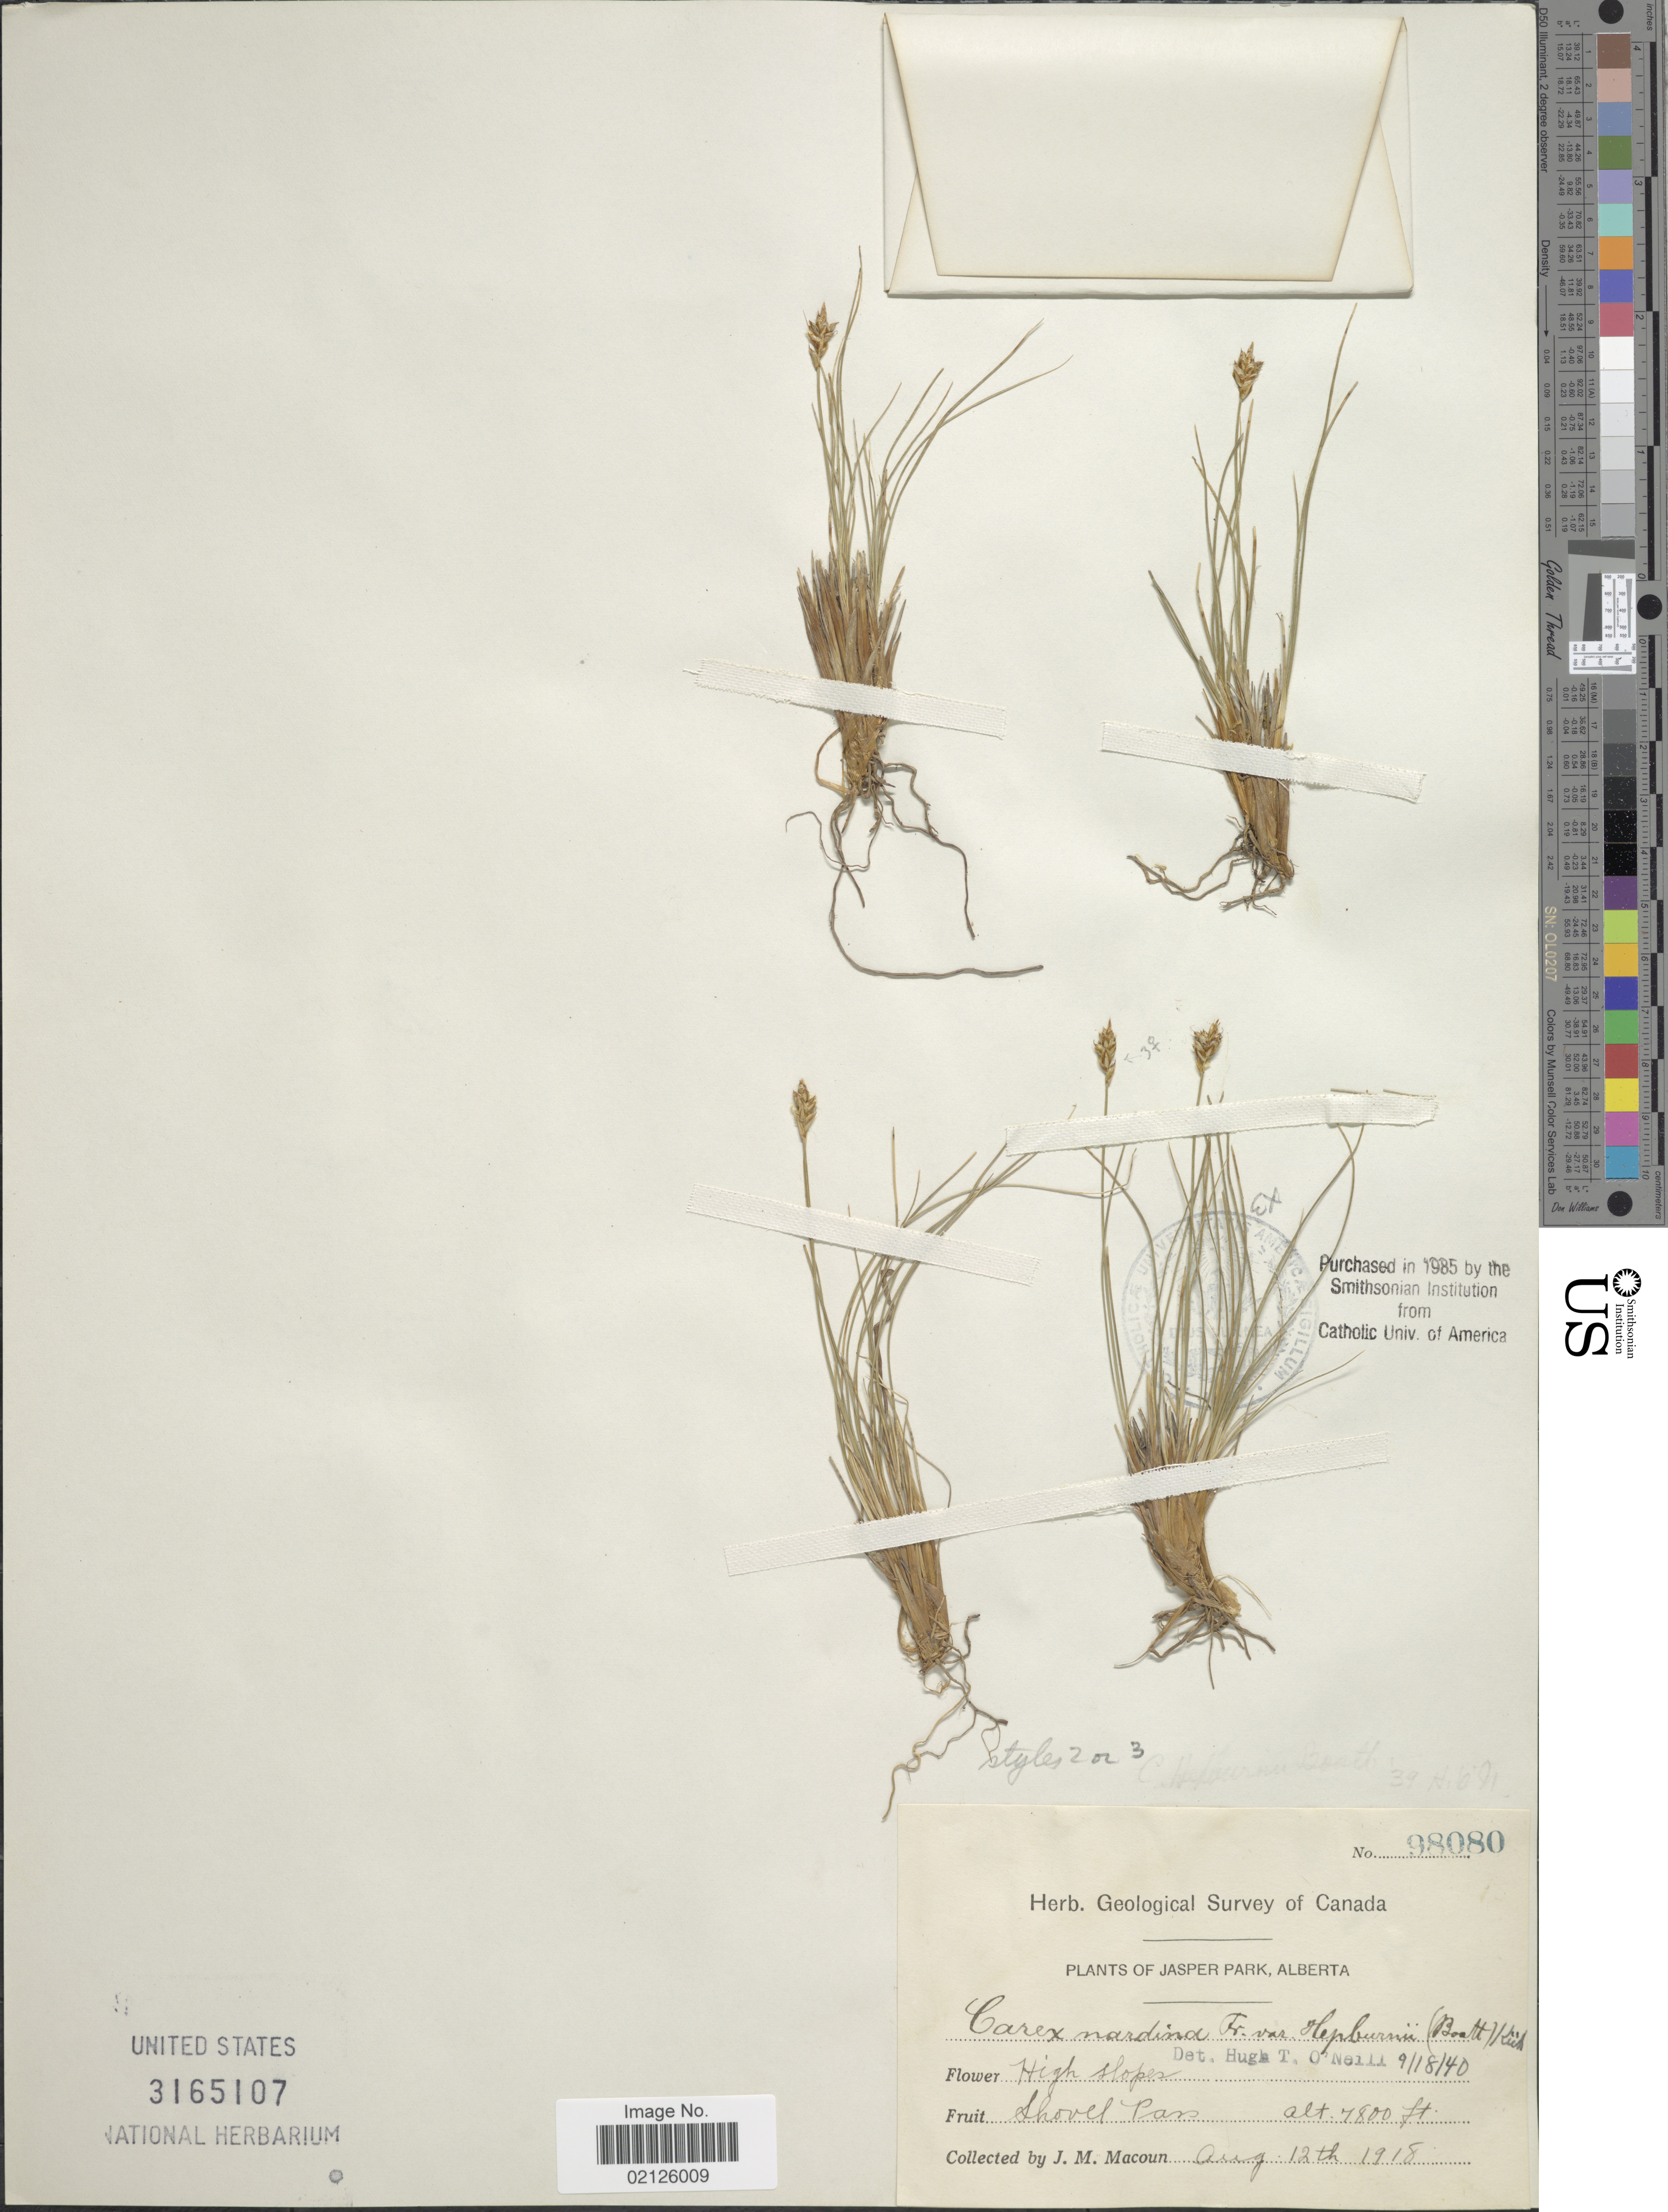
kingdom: Plantae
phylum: Tracheophyta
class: Liliopsida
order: Poales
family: Cyperaceae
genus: Carex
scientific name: Carex nardina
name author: (Hornem.) Fr.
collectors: J. M. Macoun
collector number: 98080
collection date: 1918-08-12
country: Canada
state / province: Alberta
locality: Jasper Park, High slopes, Shovel Pass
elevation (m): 2377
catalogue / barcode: US 3165107